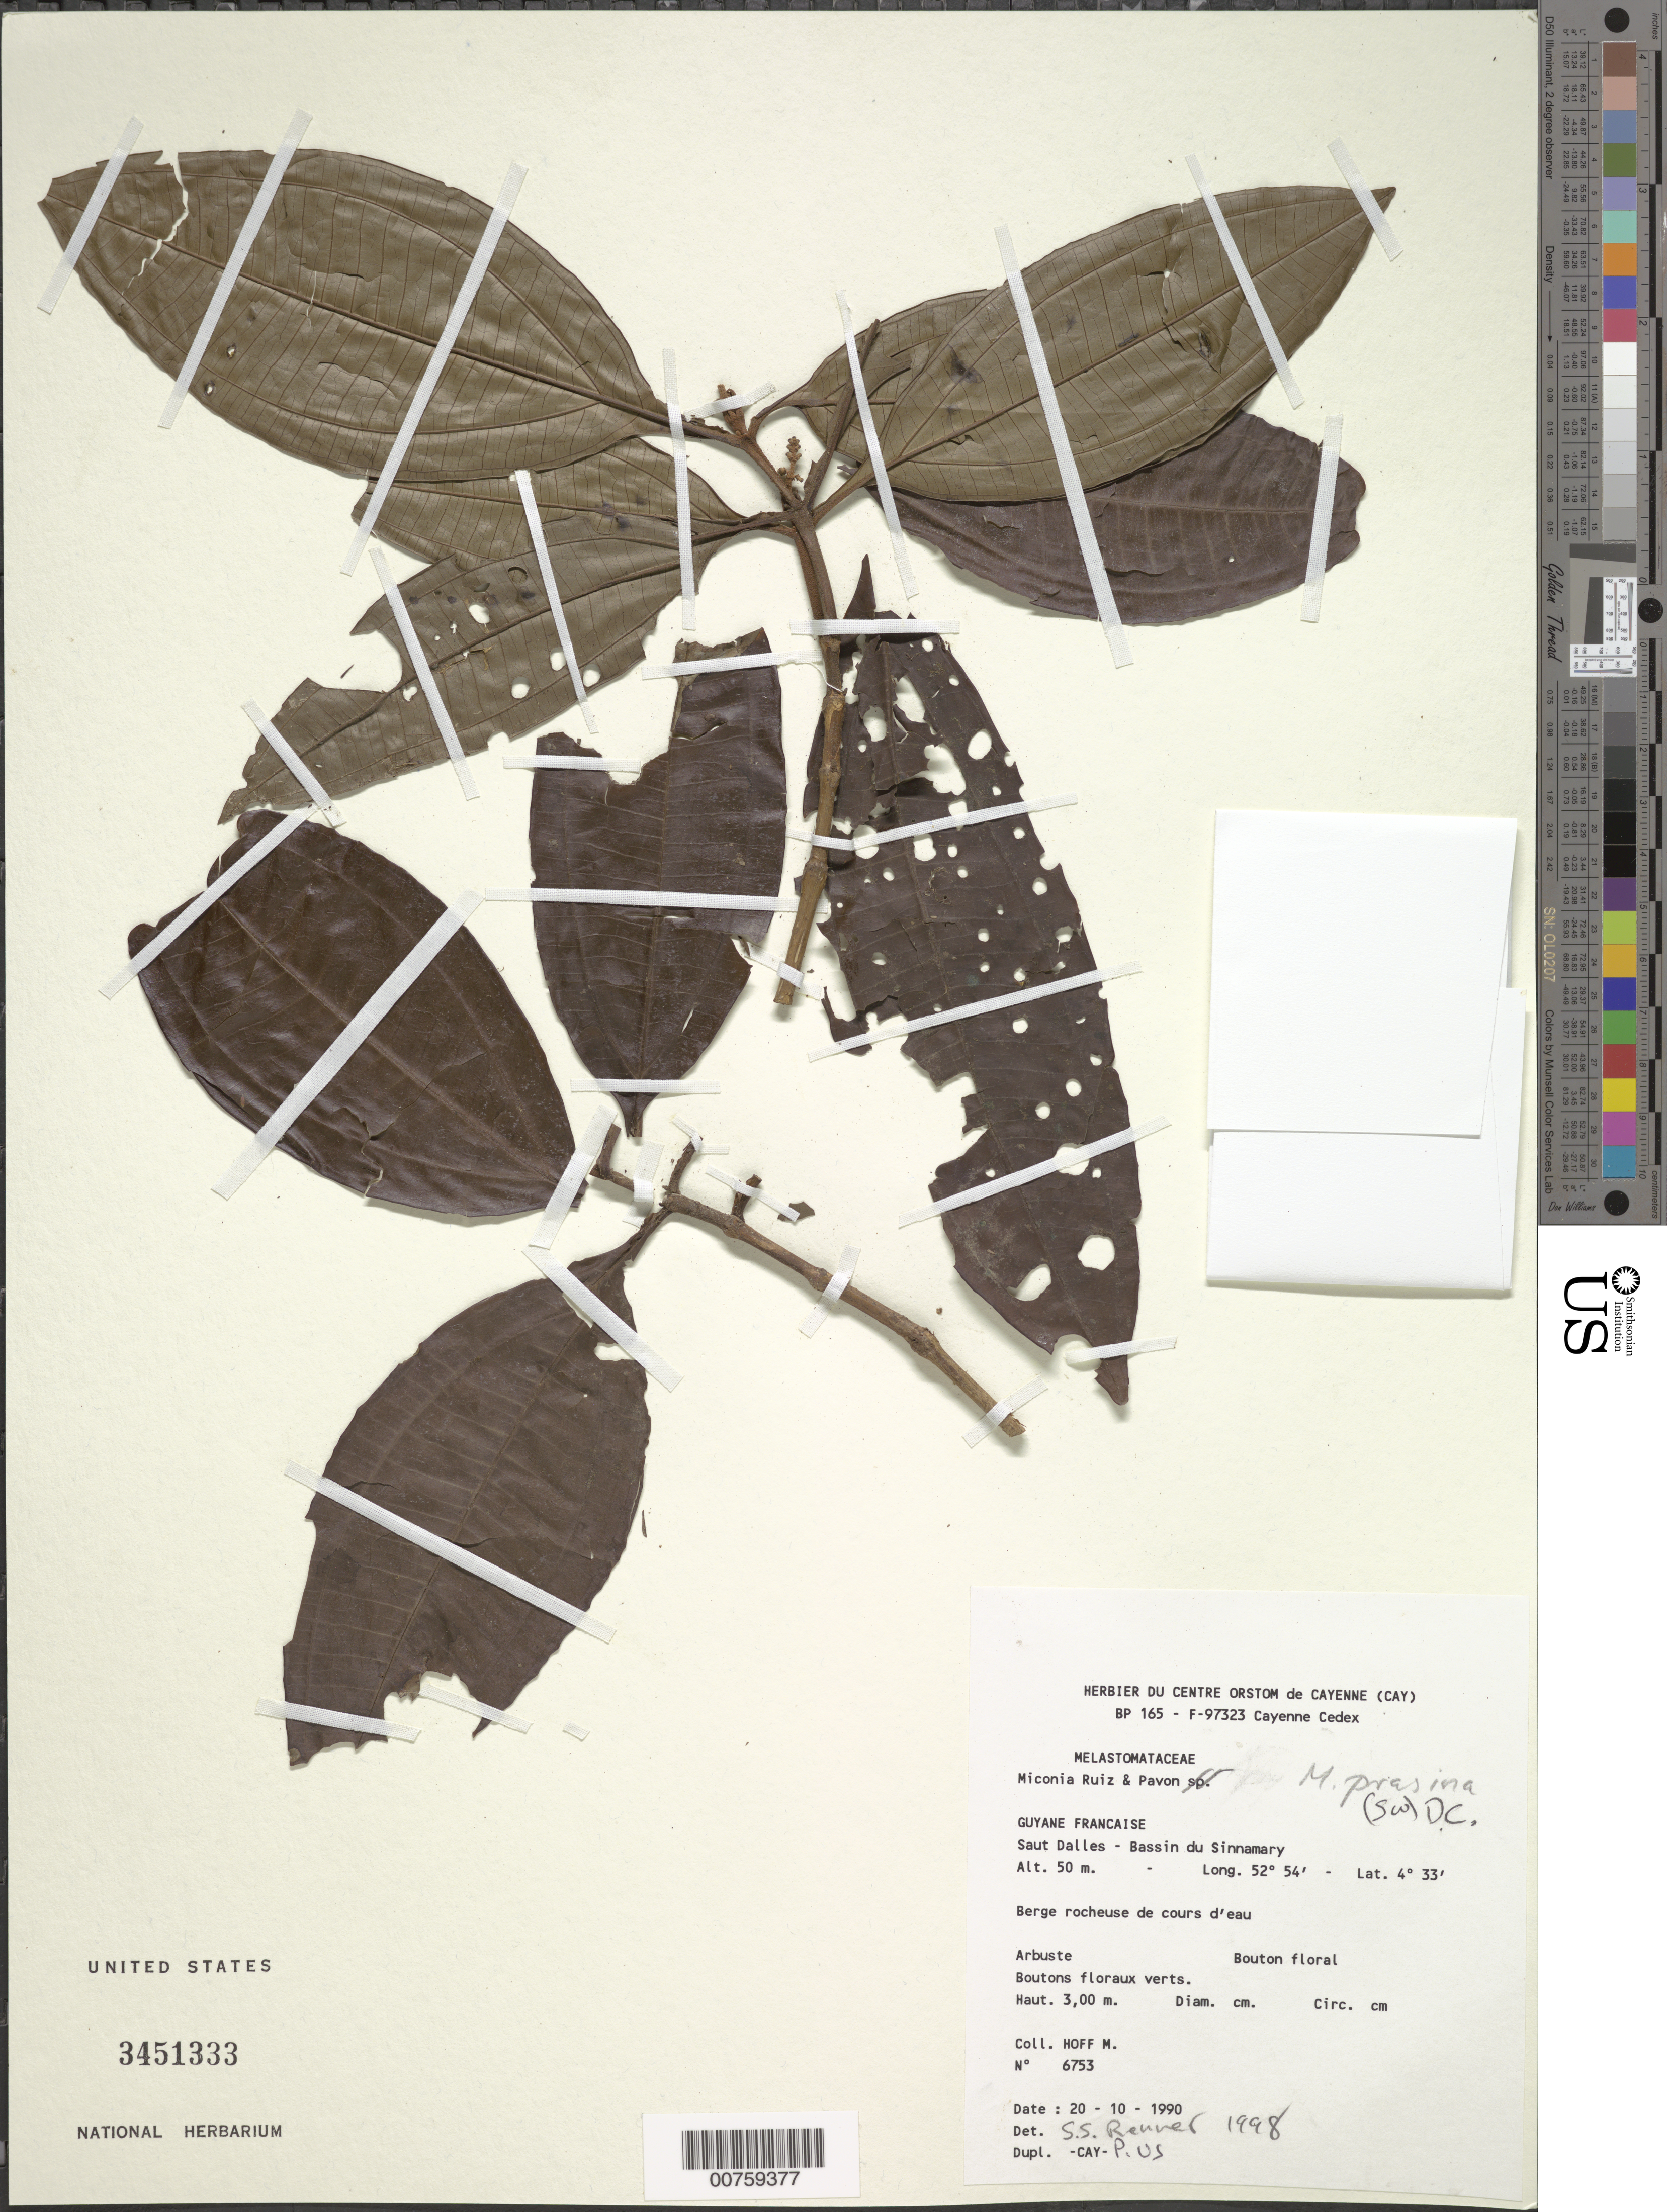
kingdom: Plantae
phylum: Tracheophyta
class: Magnoliopsida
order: Myrtales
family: Melastomataceae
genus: Miconia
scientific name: Miconia prasina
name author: (Sw.) DC.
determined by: Michelangeli, F. A.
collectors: M. Hoff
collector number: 6753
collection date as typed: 20-Oct-90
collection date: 1990-10-20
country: French Guiana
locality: Saut-Dalles, D.Z., Bassin du Sinnamary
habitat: Berge rocheuse de cours d'eau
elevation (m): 50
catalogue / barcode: US 3451333